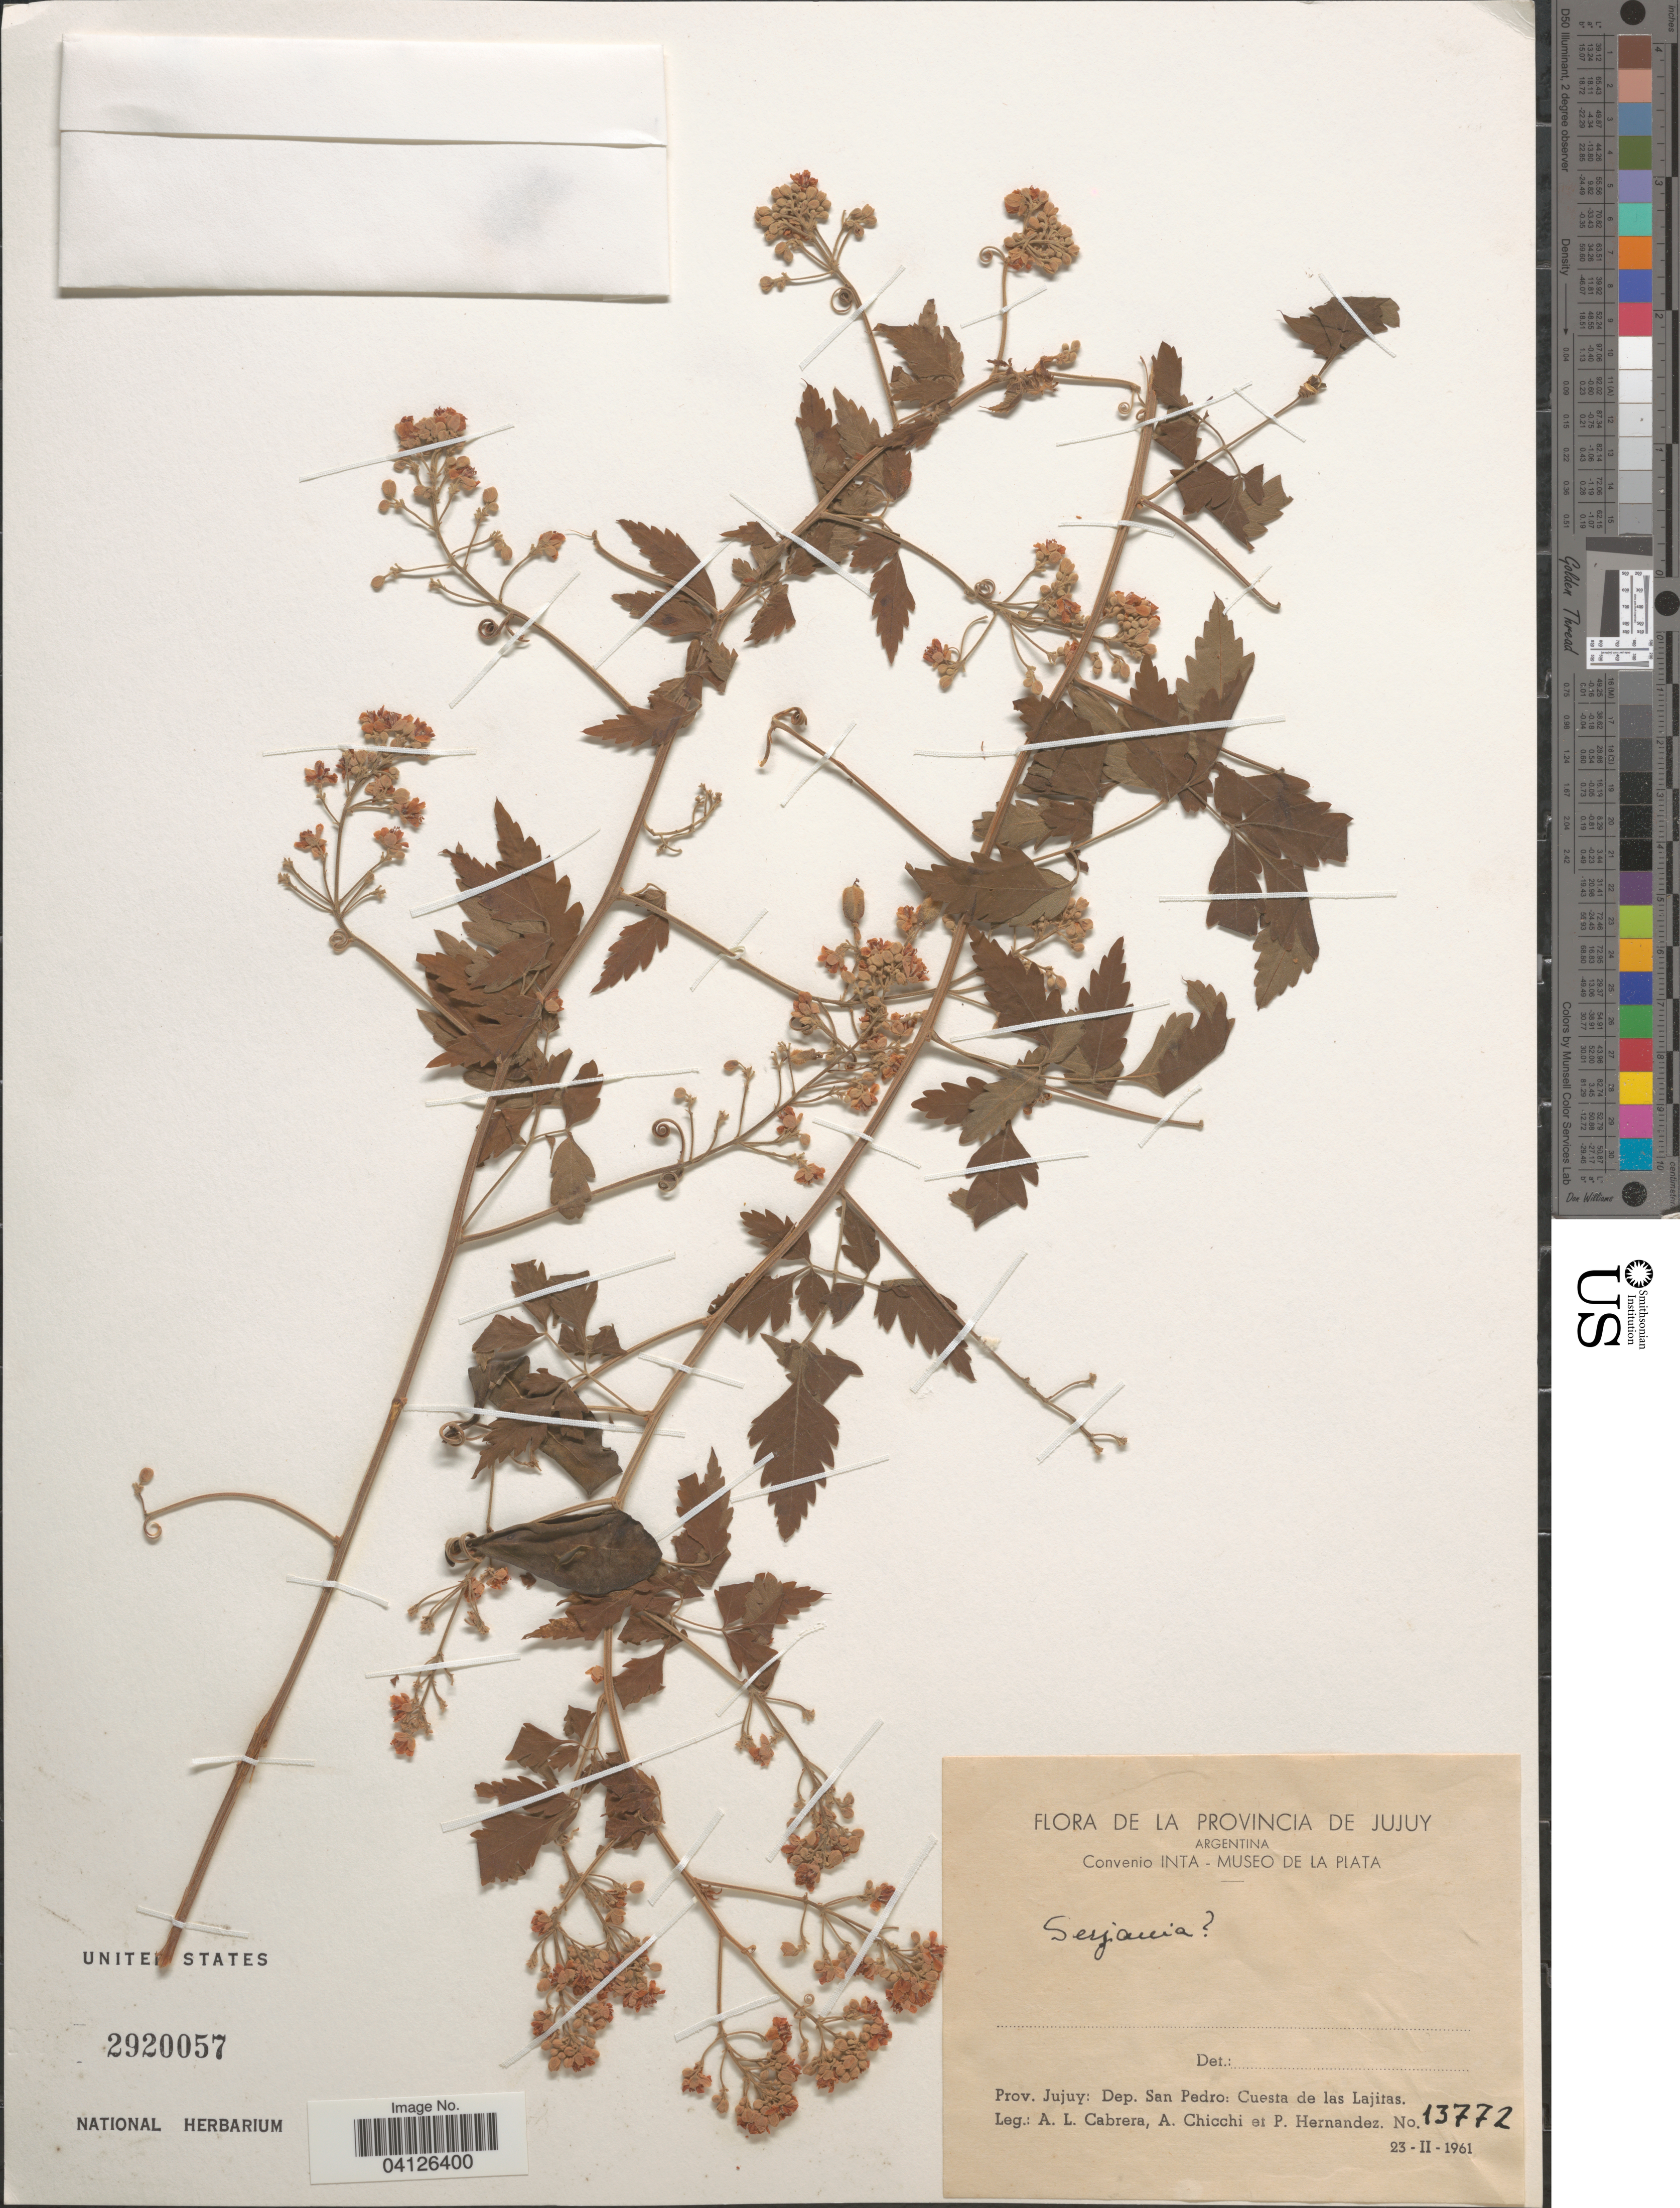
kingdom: Plantae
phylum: Tracheophyta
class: Magnoliopsida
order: Sapindales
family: Sapindaceae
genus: Serjania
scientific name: Serjania paludosa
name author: Cambess.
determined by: Acevedo-Rodriguez, P., (US), Smithsonian Institution - National Museum of Natural History (UNITED STATES)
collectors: A. L. Cabrera, A. Chicchi & P. Hernandez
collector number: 13772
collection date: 1961-02-23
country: Argentina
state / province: Jujuy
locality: Dep. San Pedro: Cuesta de las Lajitas.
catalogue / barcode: US 2920057